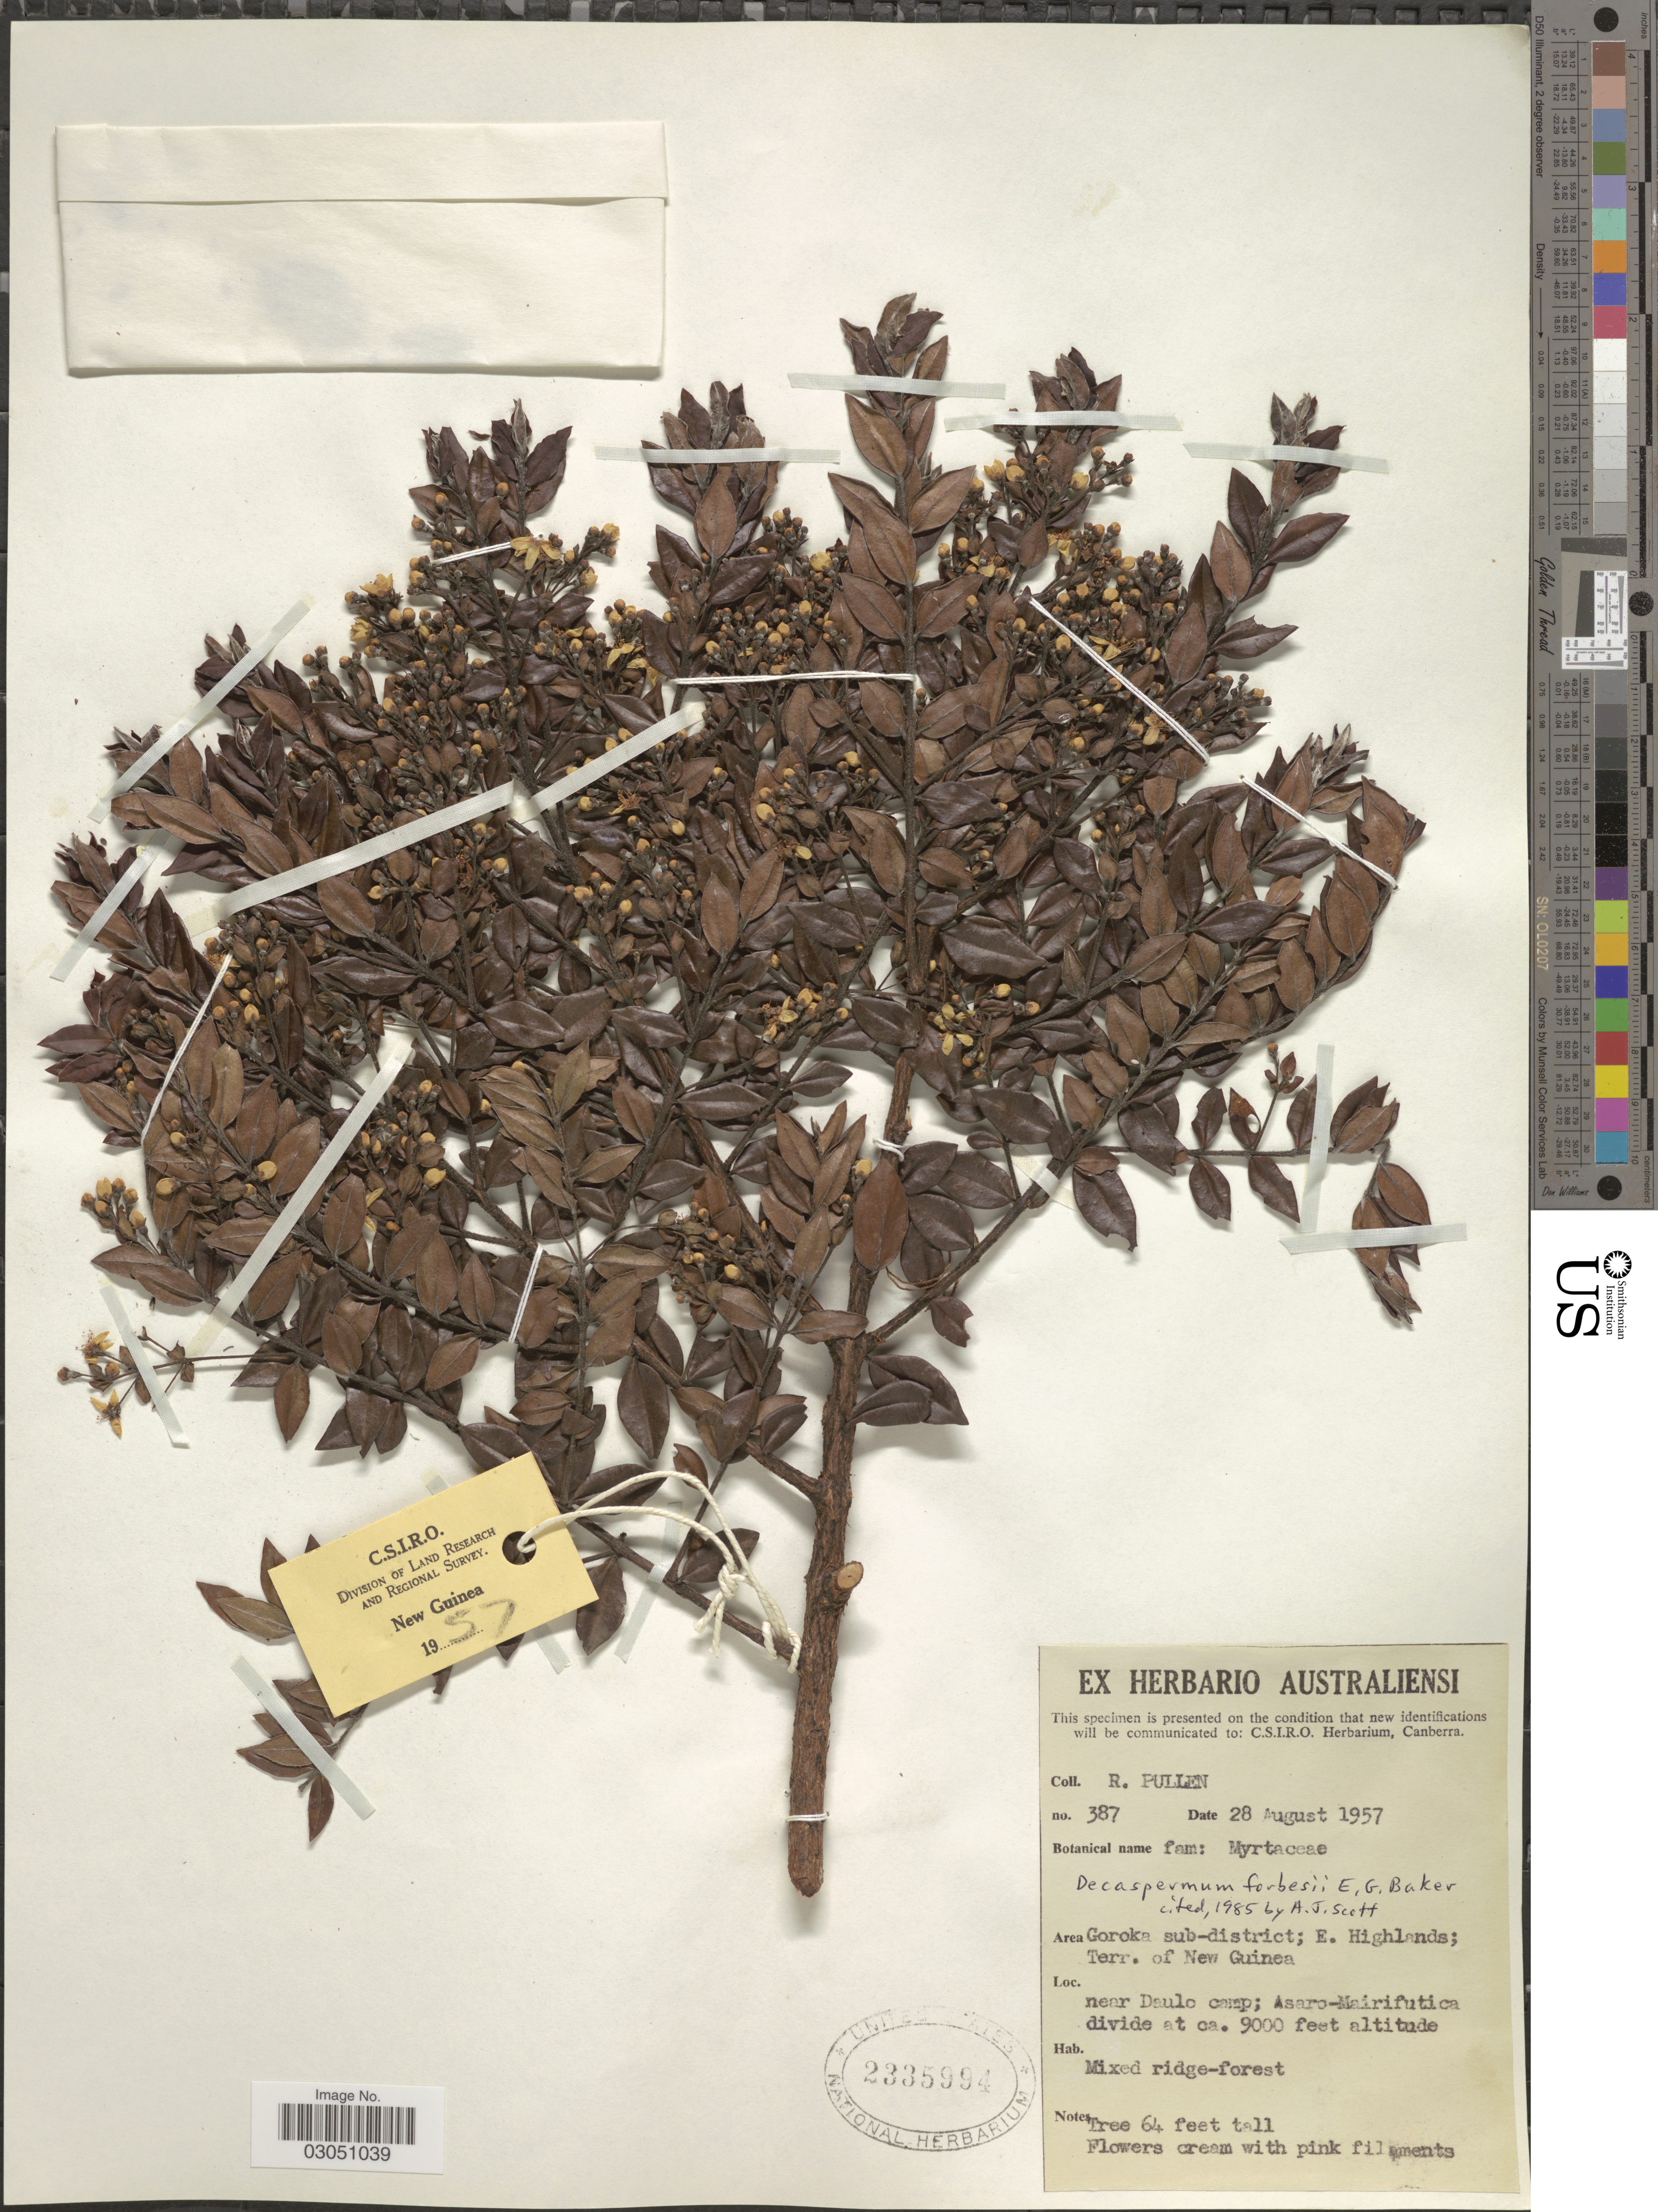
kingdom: Plantae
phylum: Tracheophyta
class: Magnoliopsida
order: Myrtales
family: Myrtaceae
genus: Decaspermum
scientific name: Decaspermum forbesii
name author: Baker f.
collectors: R. Pullen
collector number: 387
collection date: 1957-08-28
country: Papua New Guinea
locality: Goroka sub-district; E. Highlands; Terr. of New Guinea. Near Daulo camp; Asaro-Mairifutica divide.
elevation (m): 2743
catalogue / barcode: US 2335994